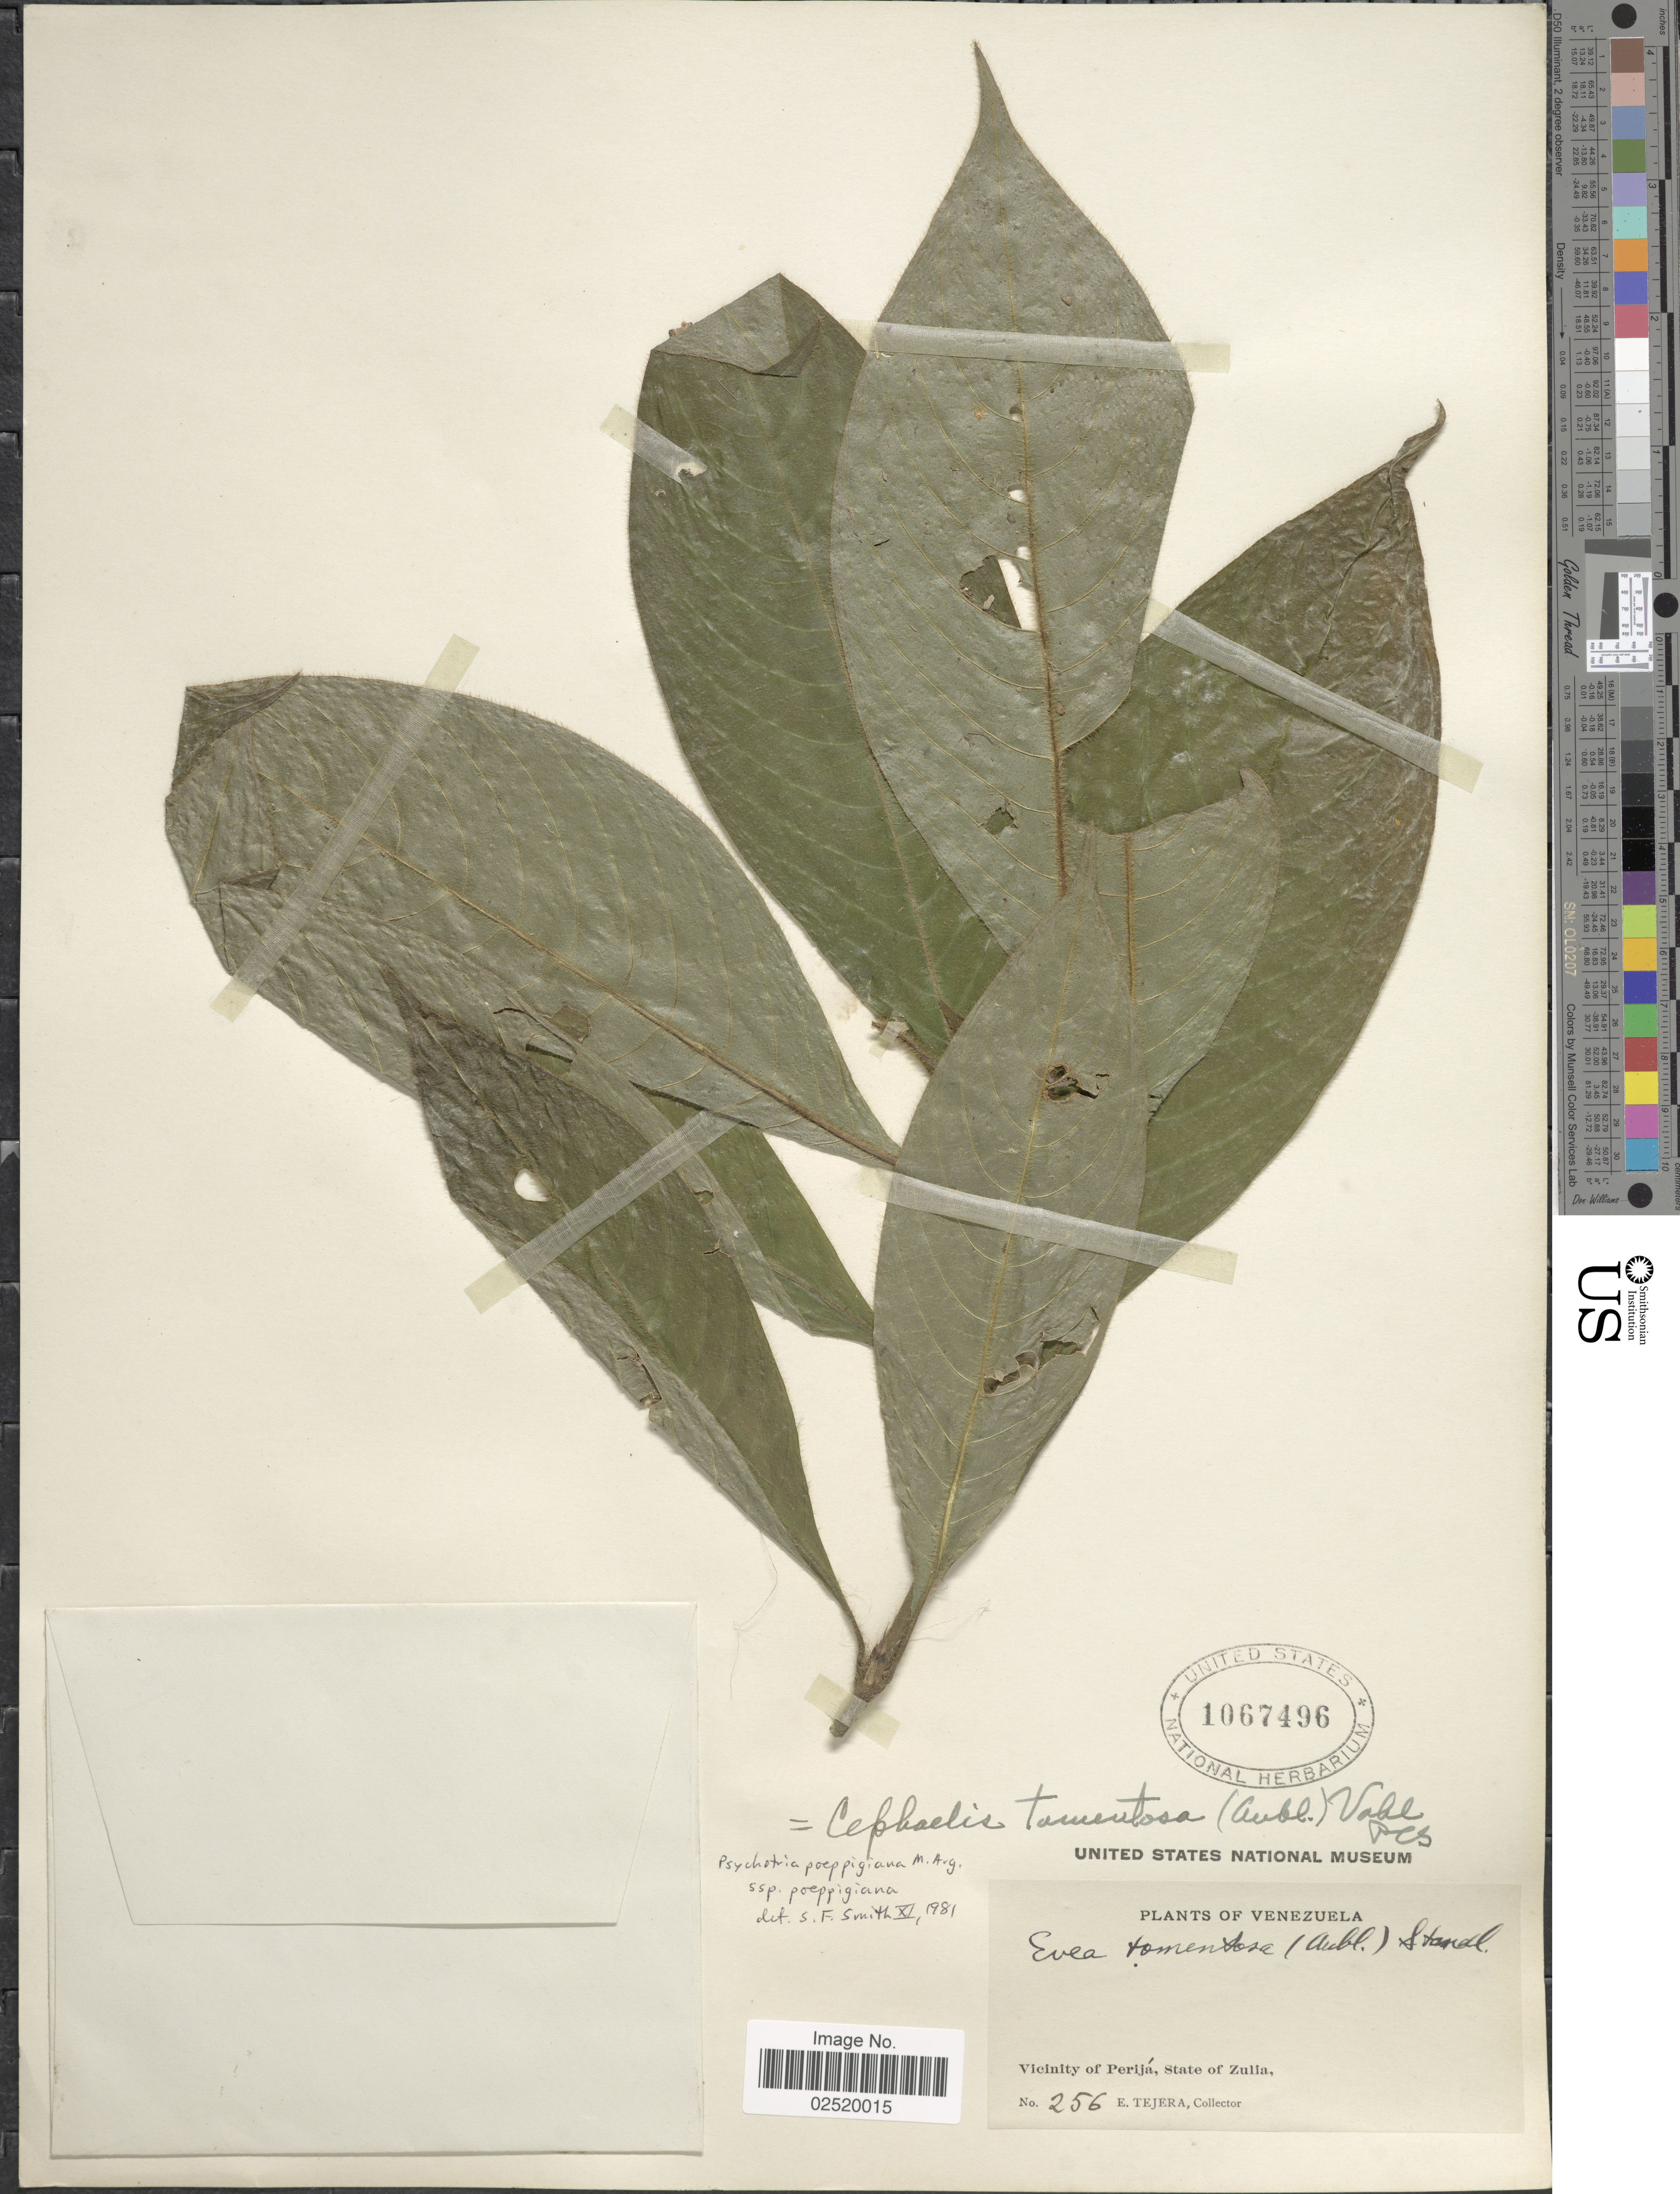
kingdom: Plantae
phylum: Tracheophyta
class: Magnoliopsida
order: Gentianales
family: Rubiaceae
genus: Psychotria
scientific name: Psychotria poeppigiana subsp. poeppigiana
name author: Müll. Arg.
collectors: E. Tejera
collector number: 256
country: Venezuela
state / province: Zulia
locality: Vicinity of Perija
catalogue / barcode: US 1067496